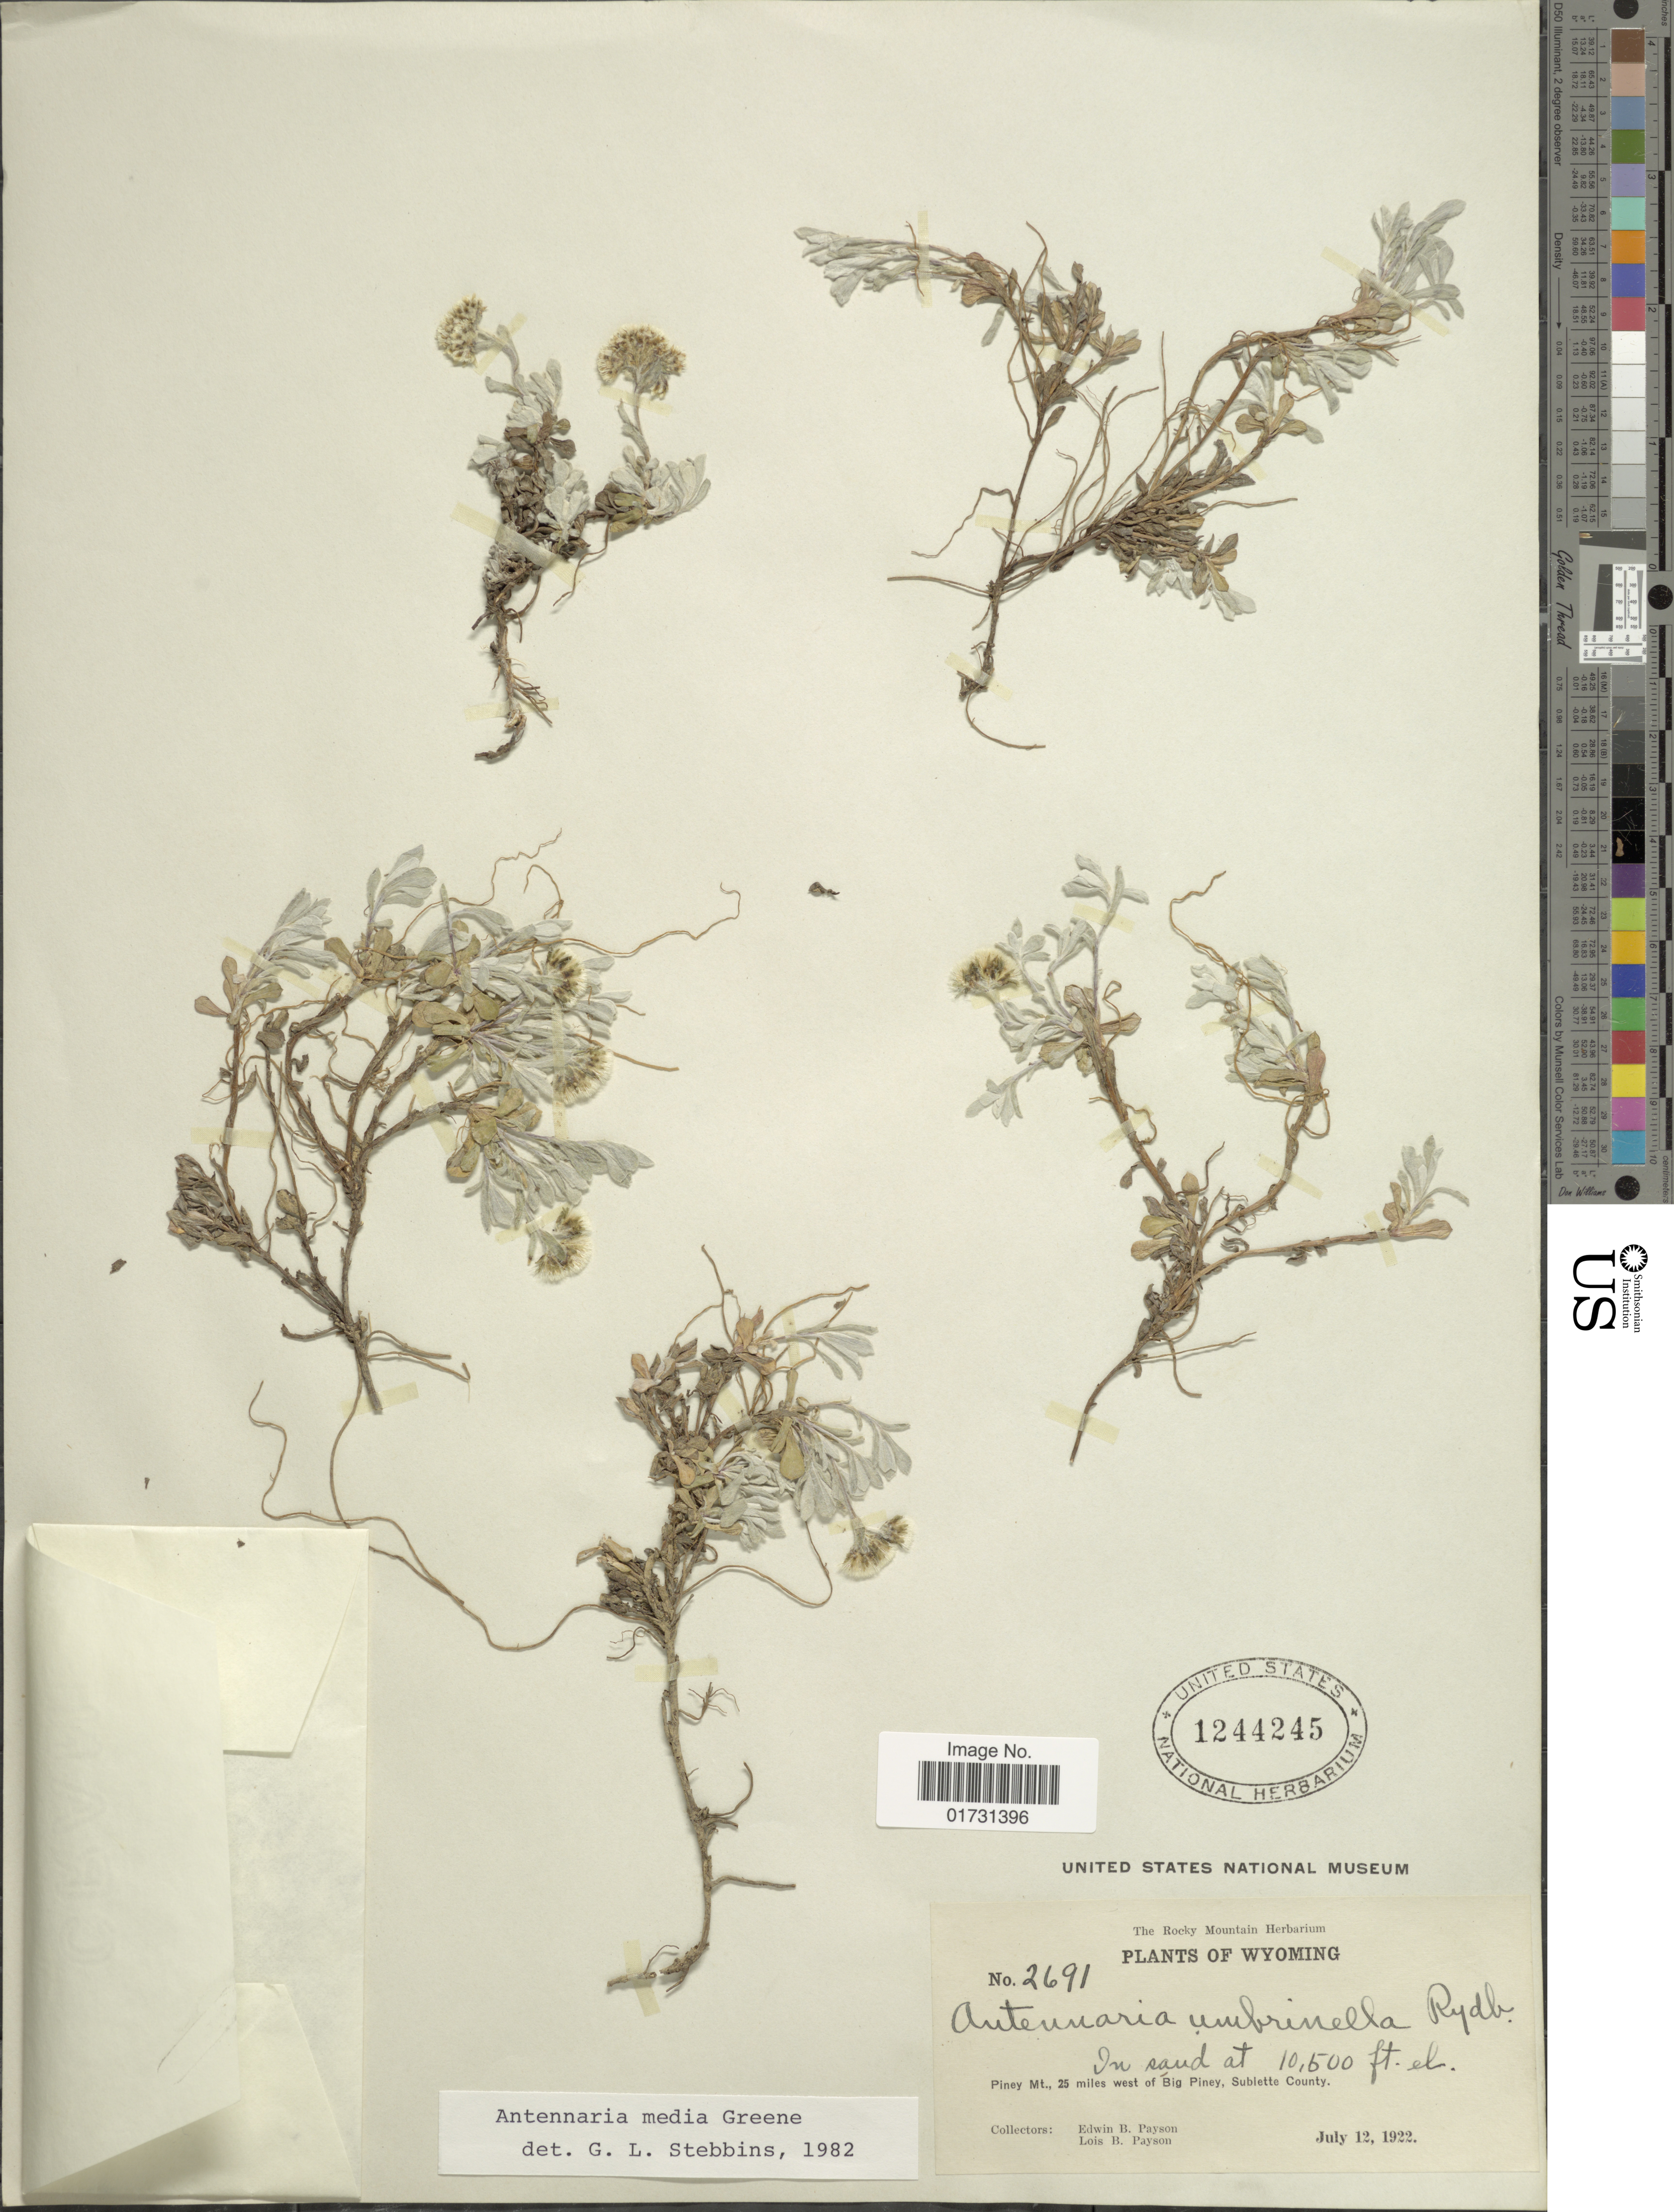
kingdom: Plantae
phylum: Tracheophyta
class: Magnoliopsida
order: Asterales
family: Asteraceae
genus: Antennaria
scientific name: Antennaria media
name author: Greene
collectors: L. Payson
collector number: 2691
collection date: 1922-07-12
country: United States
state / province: Wyoming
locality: In saud at, Piney Mt., 25 miles west of Bog Piney, Sublette County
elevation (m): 3200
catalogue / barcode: US 1244245